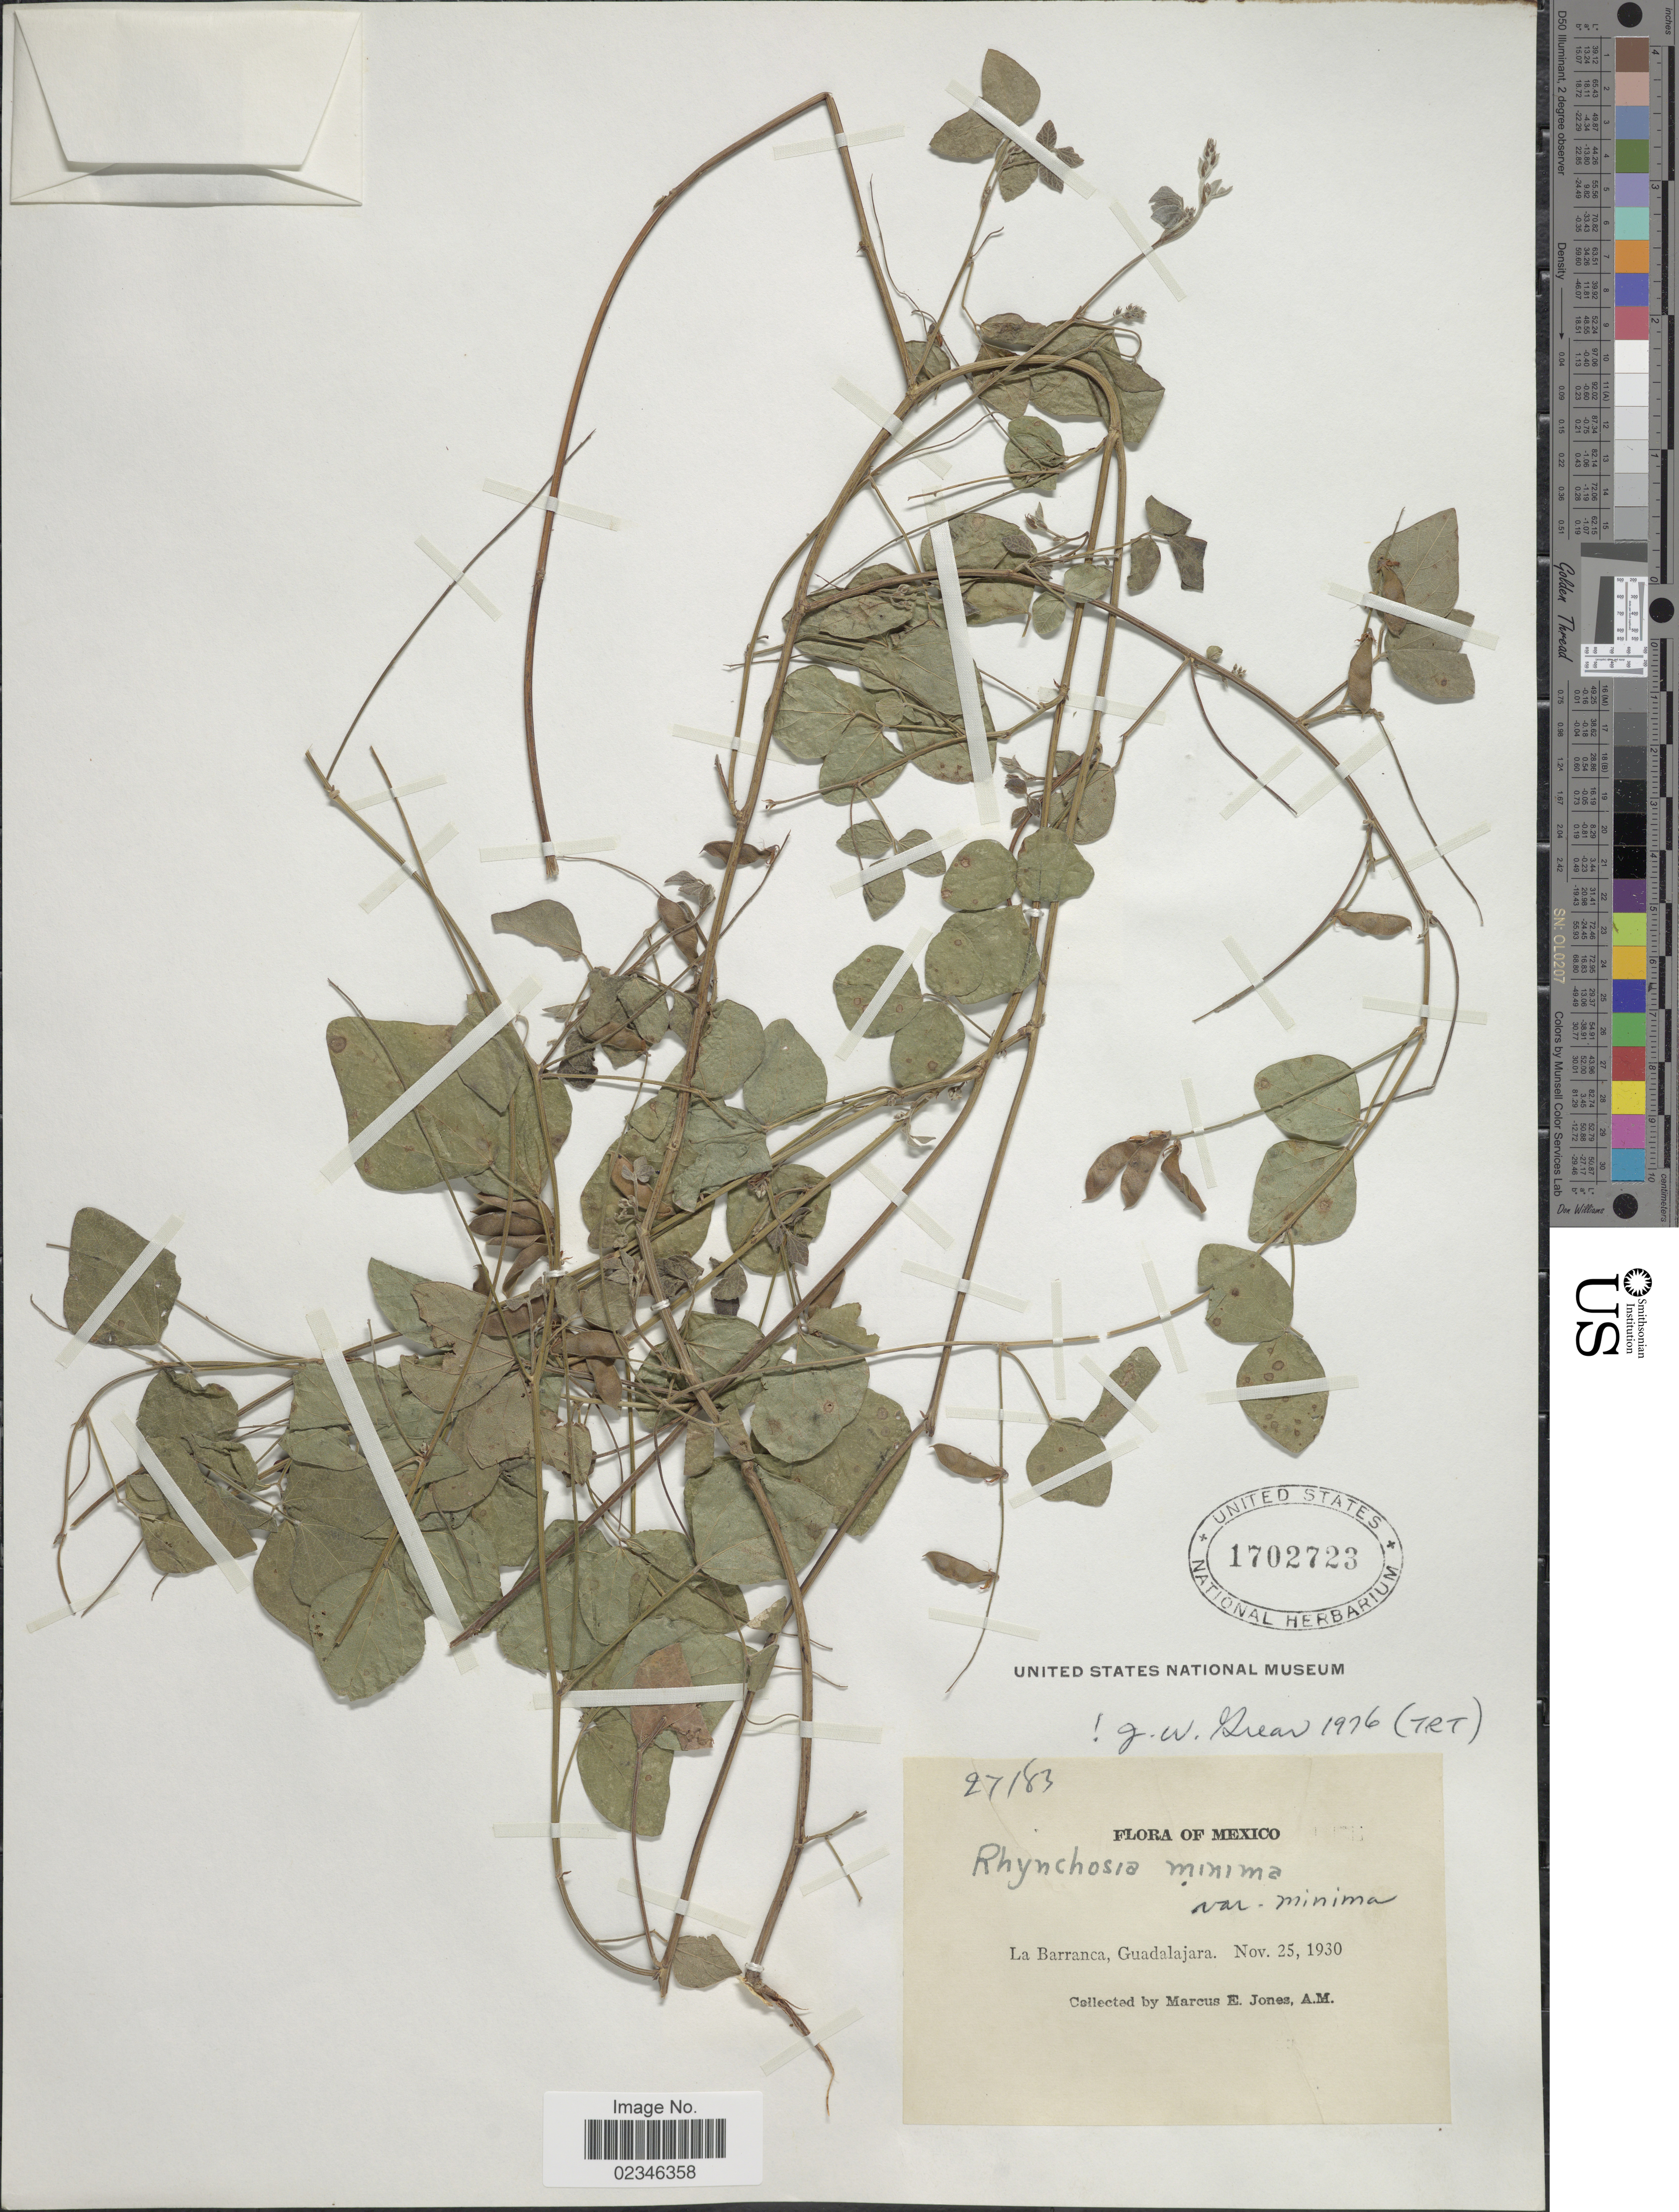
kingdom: Plantae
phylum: Tracheophyta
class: Magnoliopsida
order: Fabales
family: Fabaceae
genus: Rhynchosia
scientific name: Rhynchosia minima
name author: (L.) DC.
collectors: M. E. Jones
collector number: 27183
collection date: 1930-11-25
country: Mexico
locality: La Barranca, Guadalajara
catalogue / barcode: US 1702723